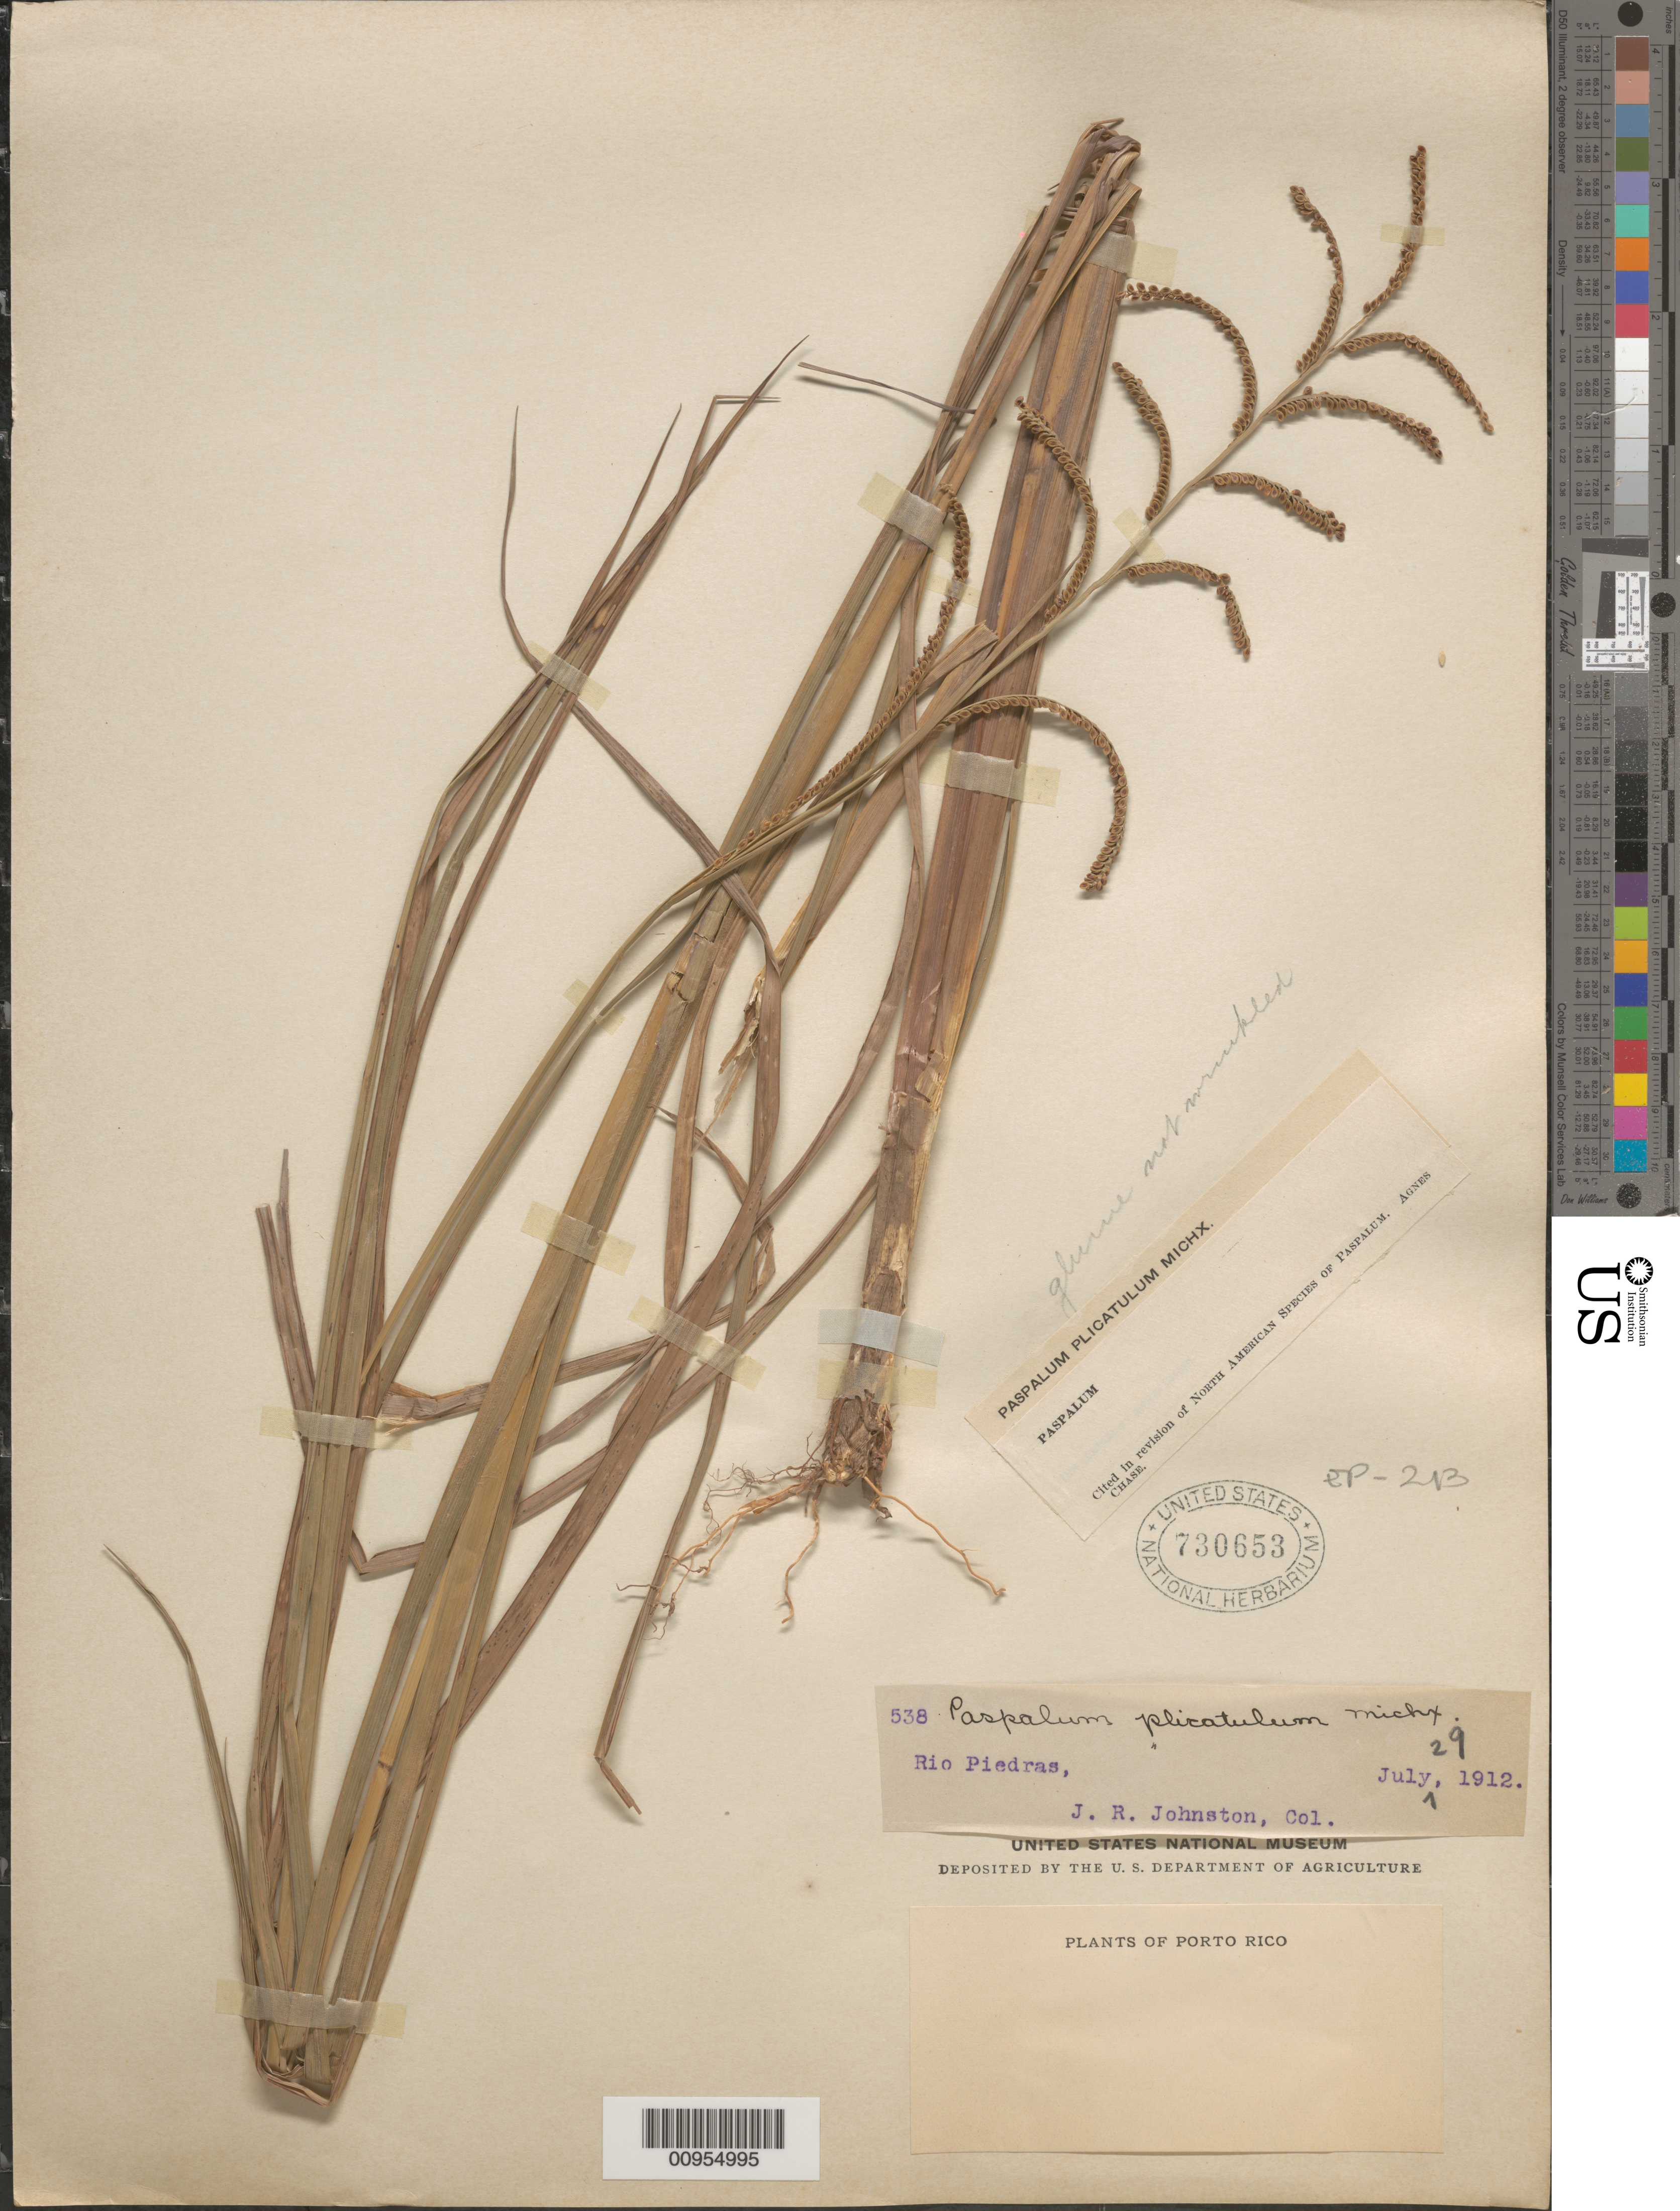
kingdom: Plantae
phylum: Tracheophyta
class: Liliopsida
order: Poales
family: Poaceae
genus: Paspalum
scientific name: Paspalum plicatulum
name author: Michx.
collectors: J. Johnston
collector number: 538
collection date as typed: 29 Jul 1912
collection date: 1912-07-29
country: Puerto Rico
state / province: San Juan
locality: Rio Piedras.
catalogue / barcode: US 730653